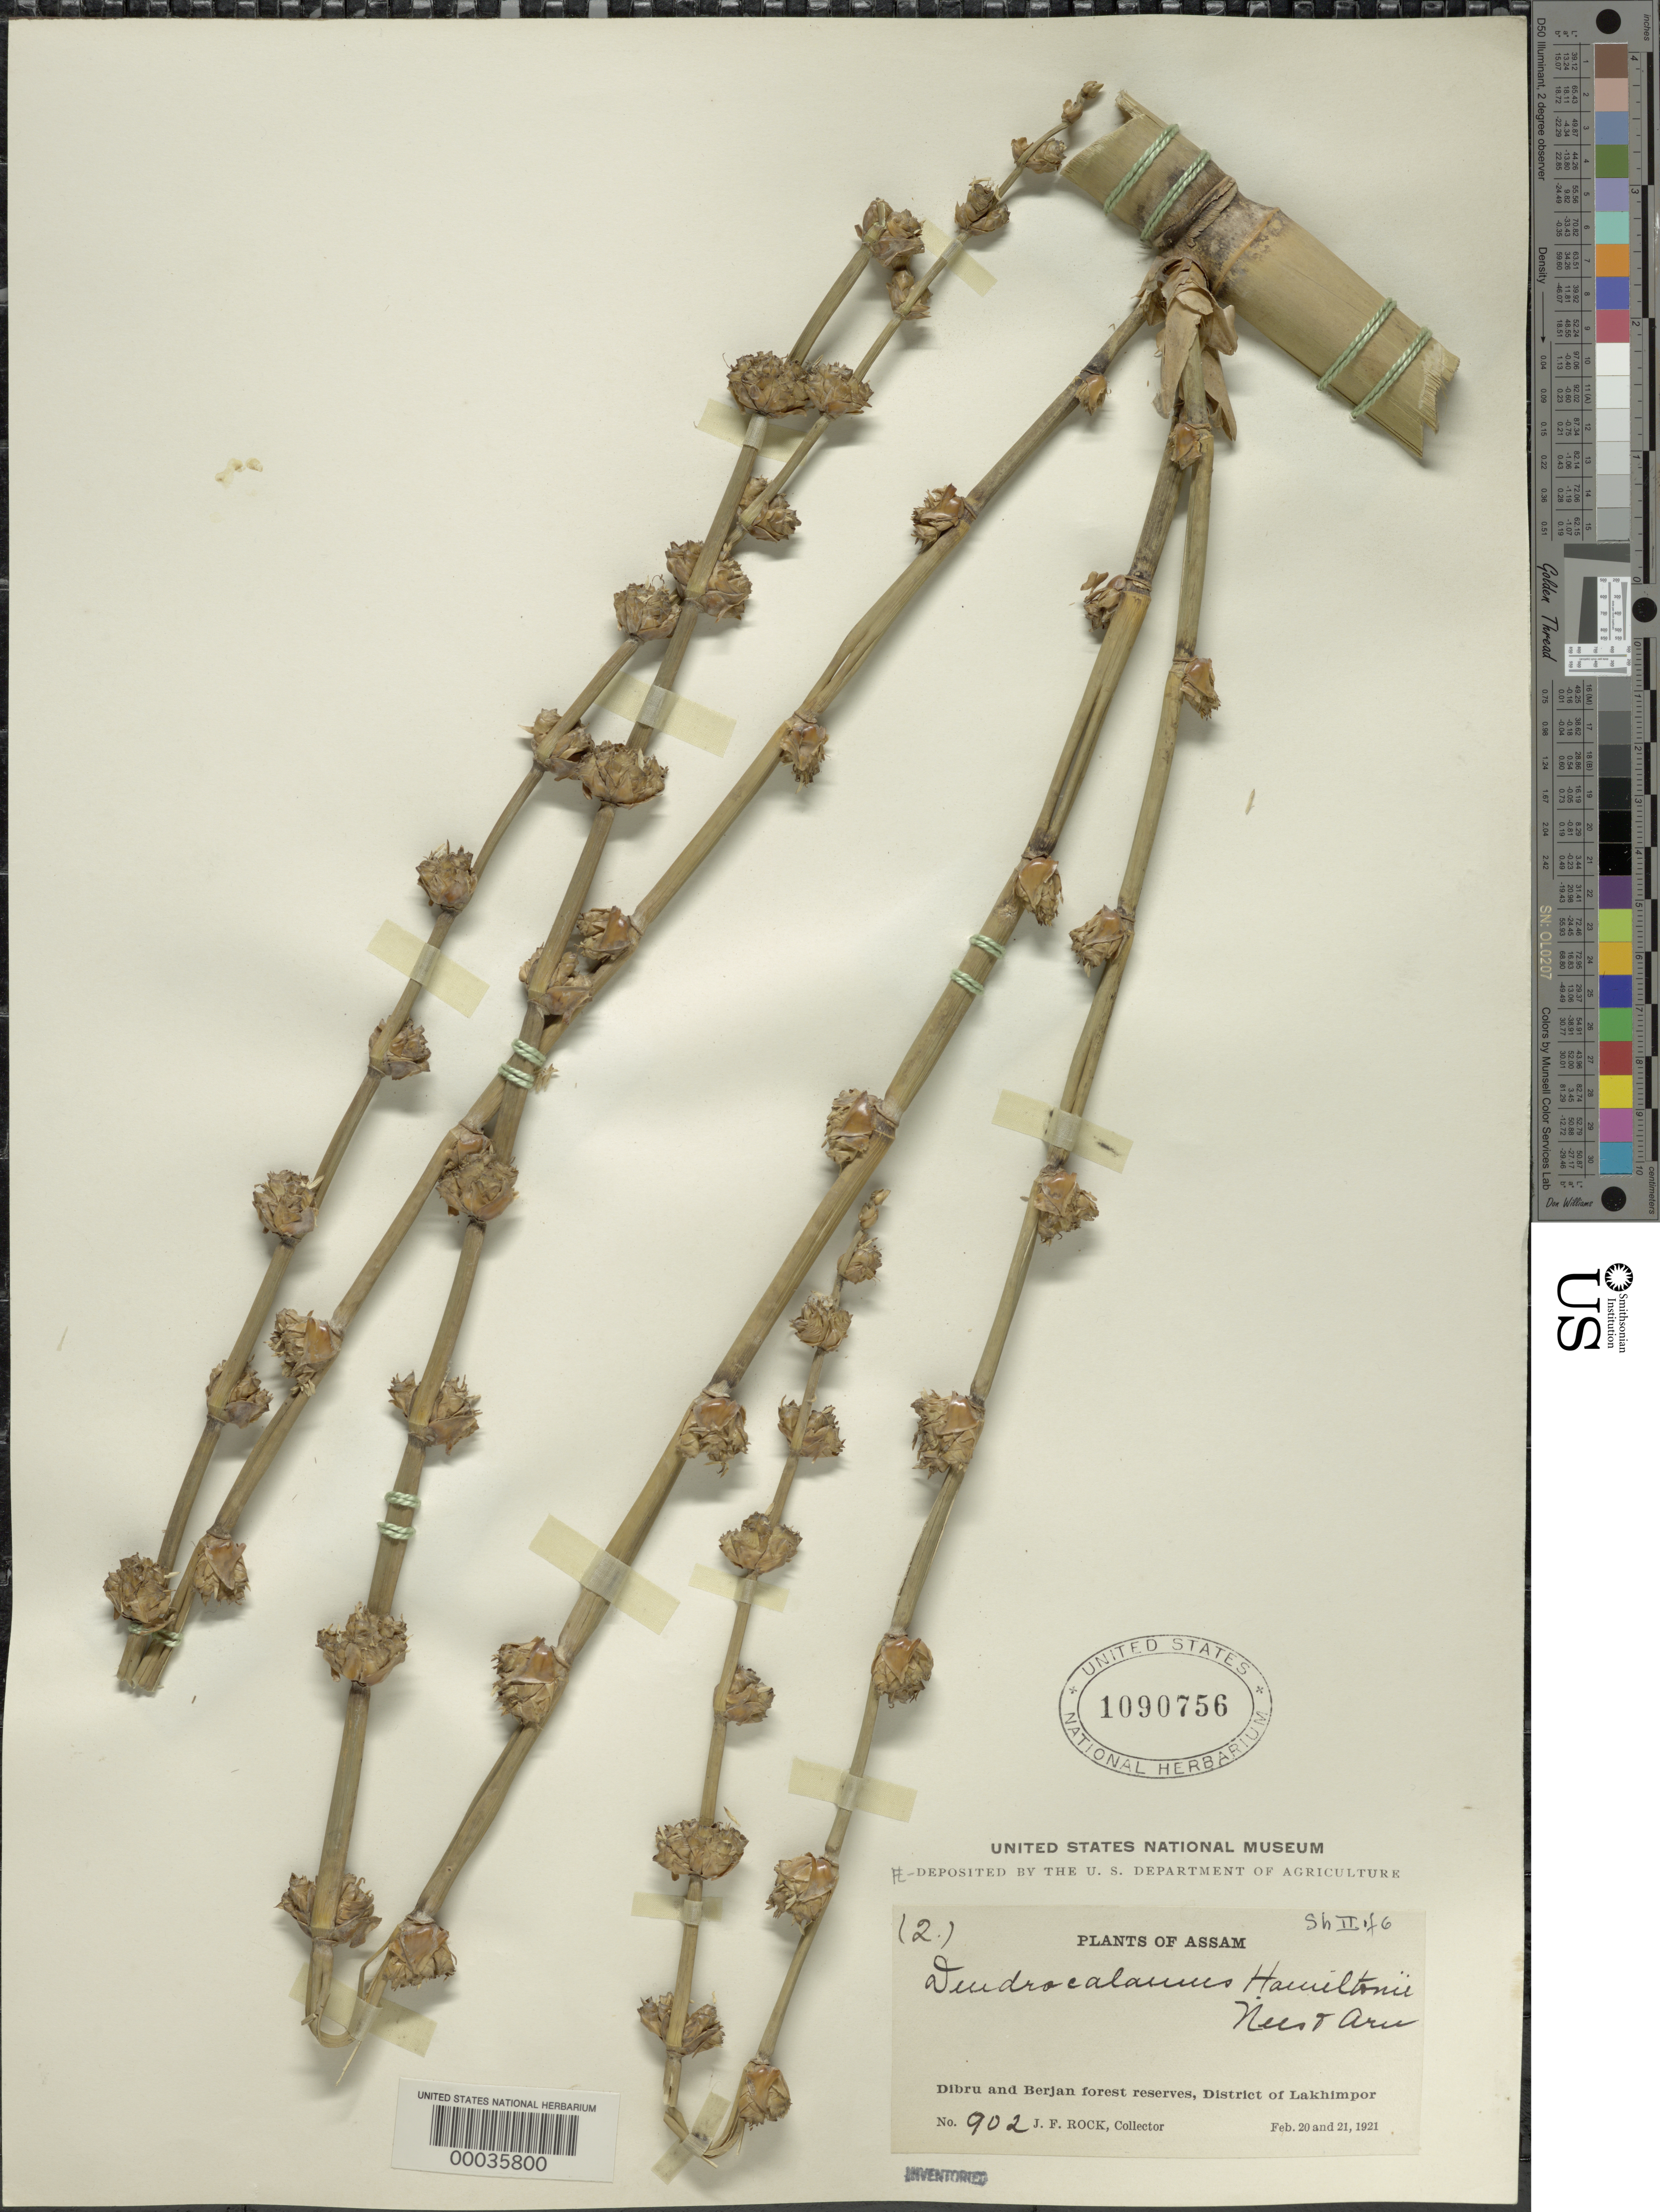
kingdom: Plantae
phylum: Tracheophyta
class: Liliopsida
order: Poales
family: Poaceae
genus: Dendrocalamus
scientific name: Dendrocalamus hamiltonii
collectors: J. F. Rock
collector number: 902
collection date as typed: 20 Feb 1921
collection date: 1921-02-20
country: India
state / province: Assam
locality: Dibru and Berjan forest reserves, District of Lakhimpor.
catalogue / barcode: US 1090756